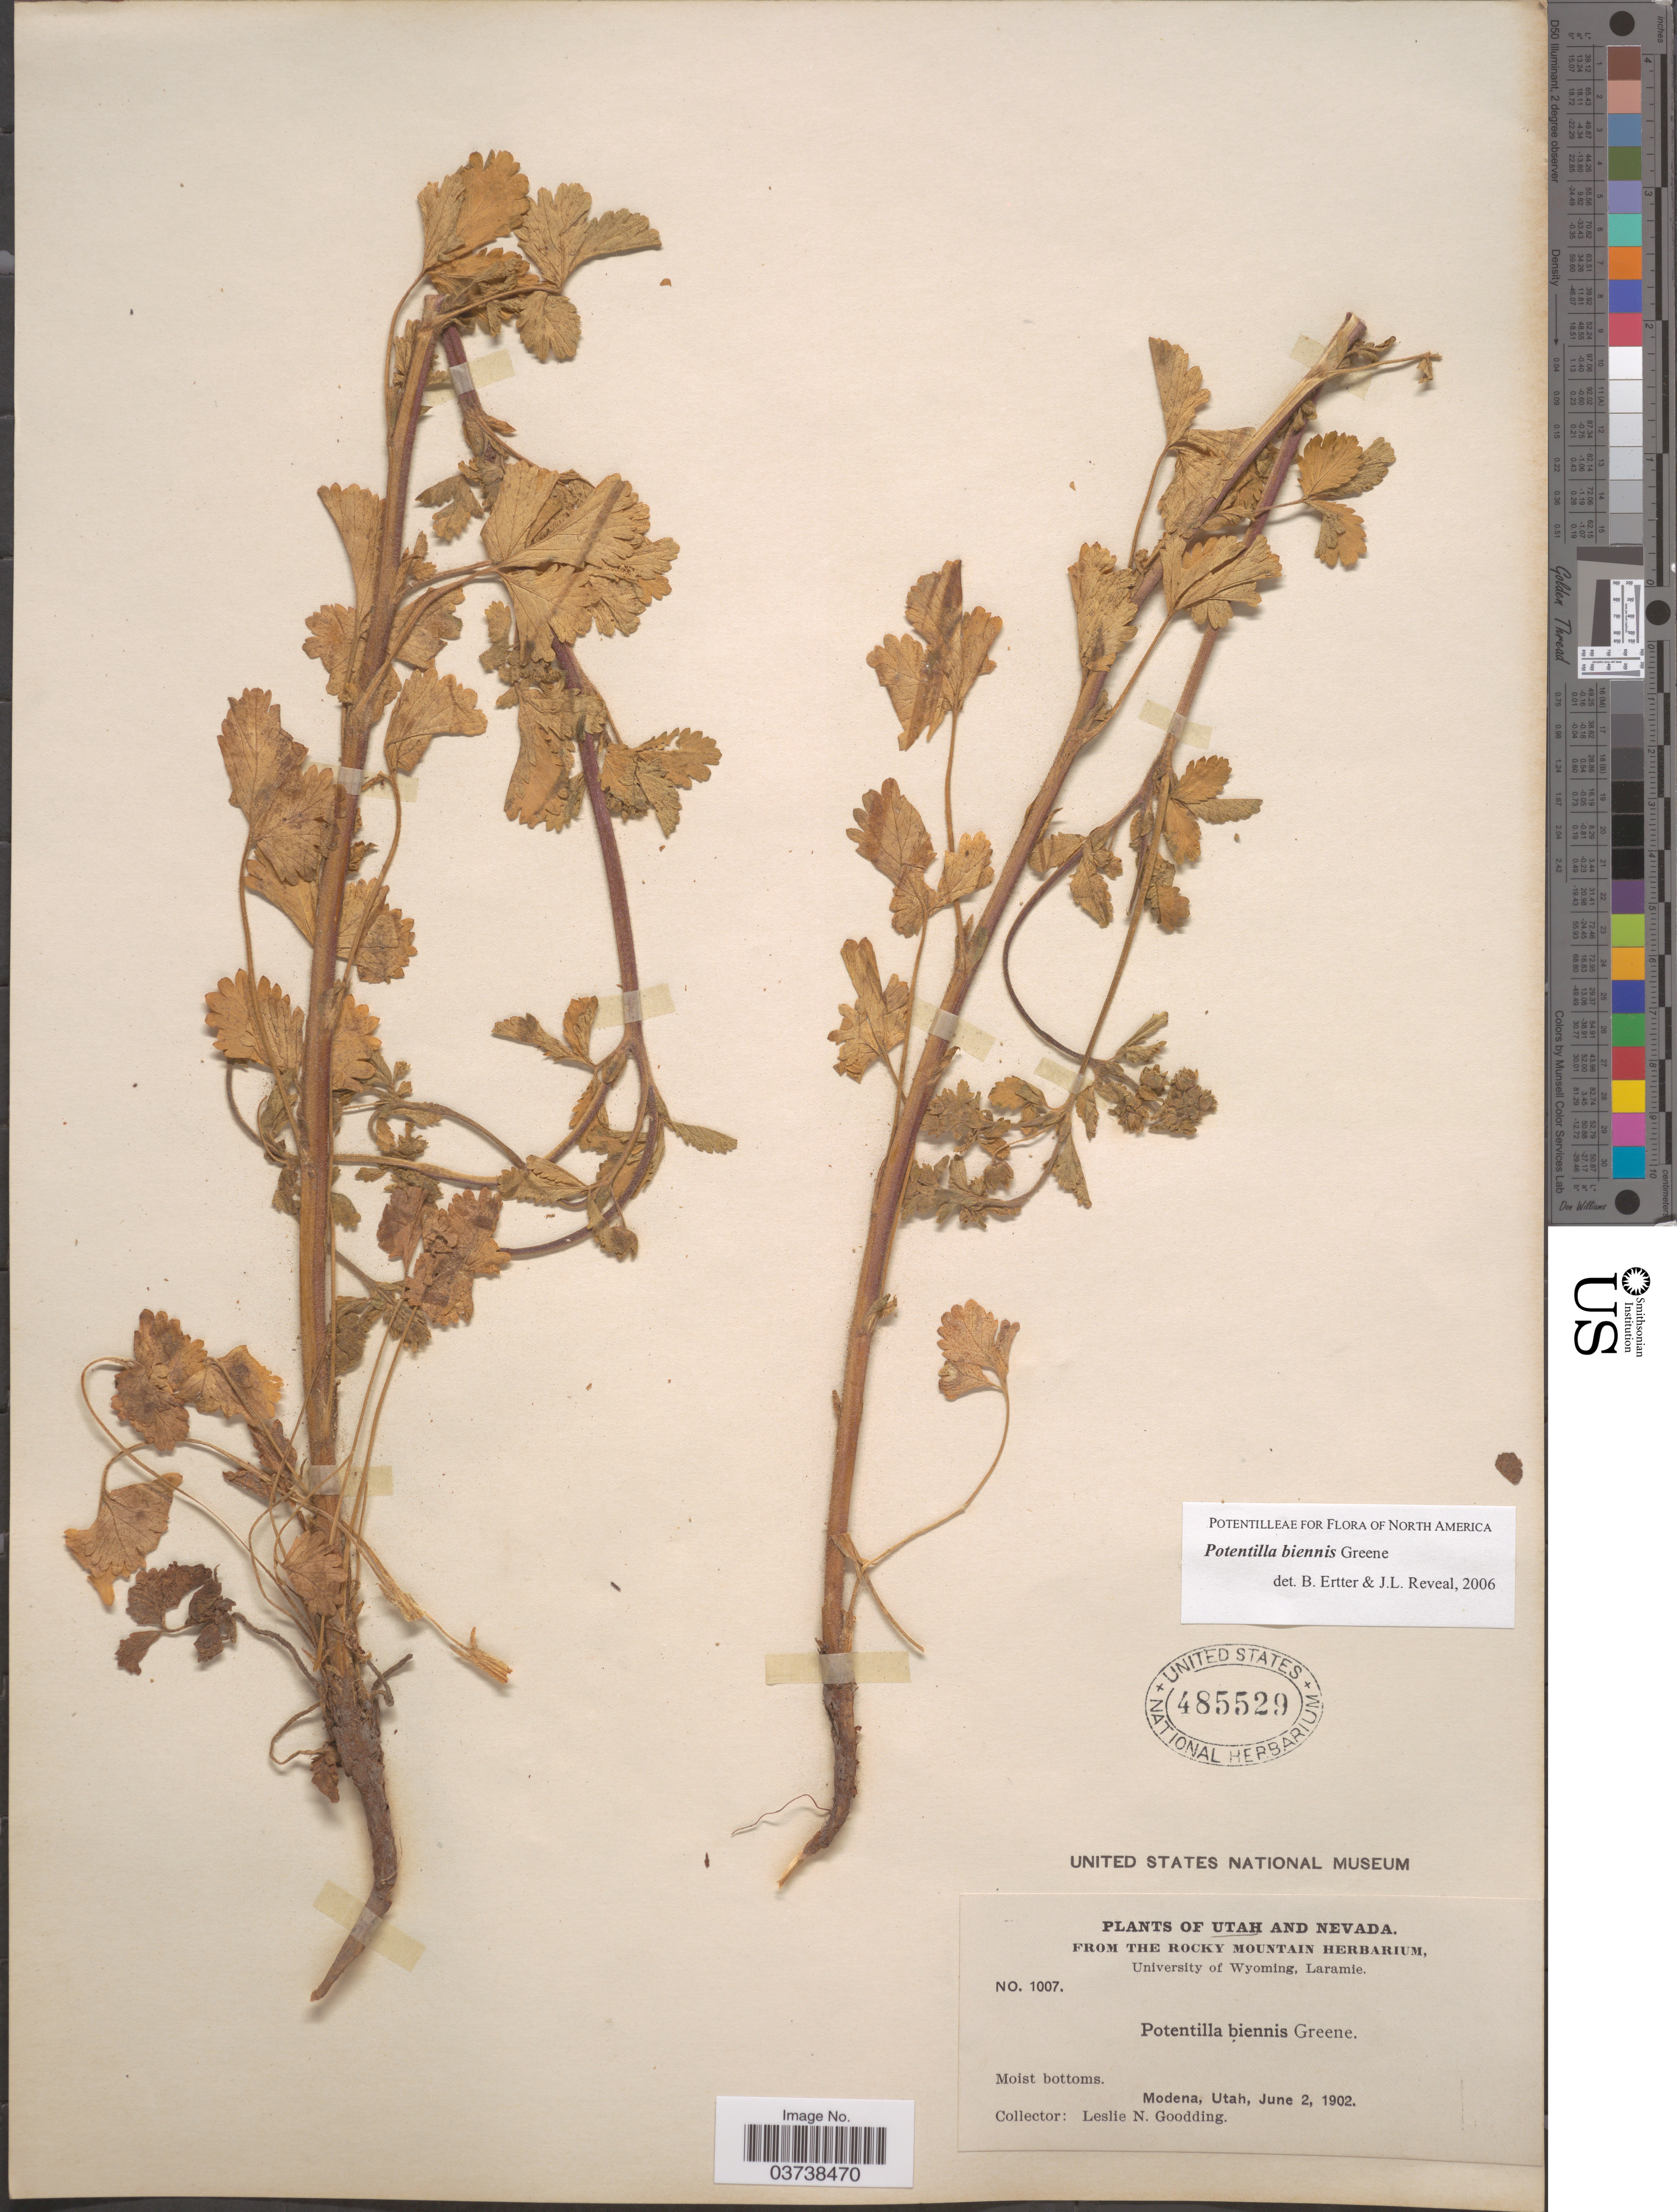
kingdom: Plantae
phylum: Tracheophyta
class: Magnoliopsida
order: Rosales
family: Rosaceae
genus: Potentilla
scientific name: Potentilla biennis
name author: Greene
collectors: L. N. Goodding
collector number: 1007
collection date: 1902-06-02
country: United States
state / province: Utah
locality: Modena.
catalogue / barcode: US 485529